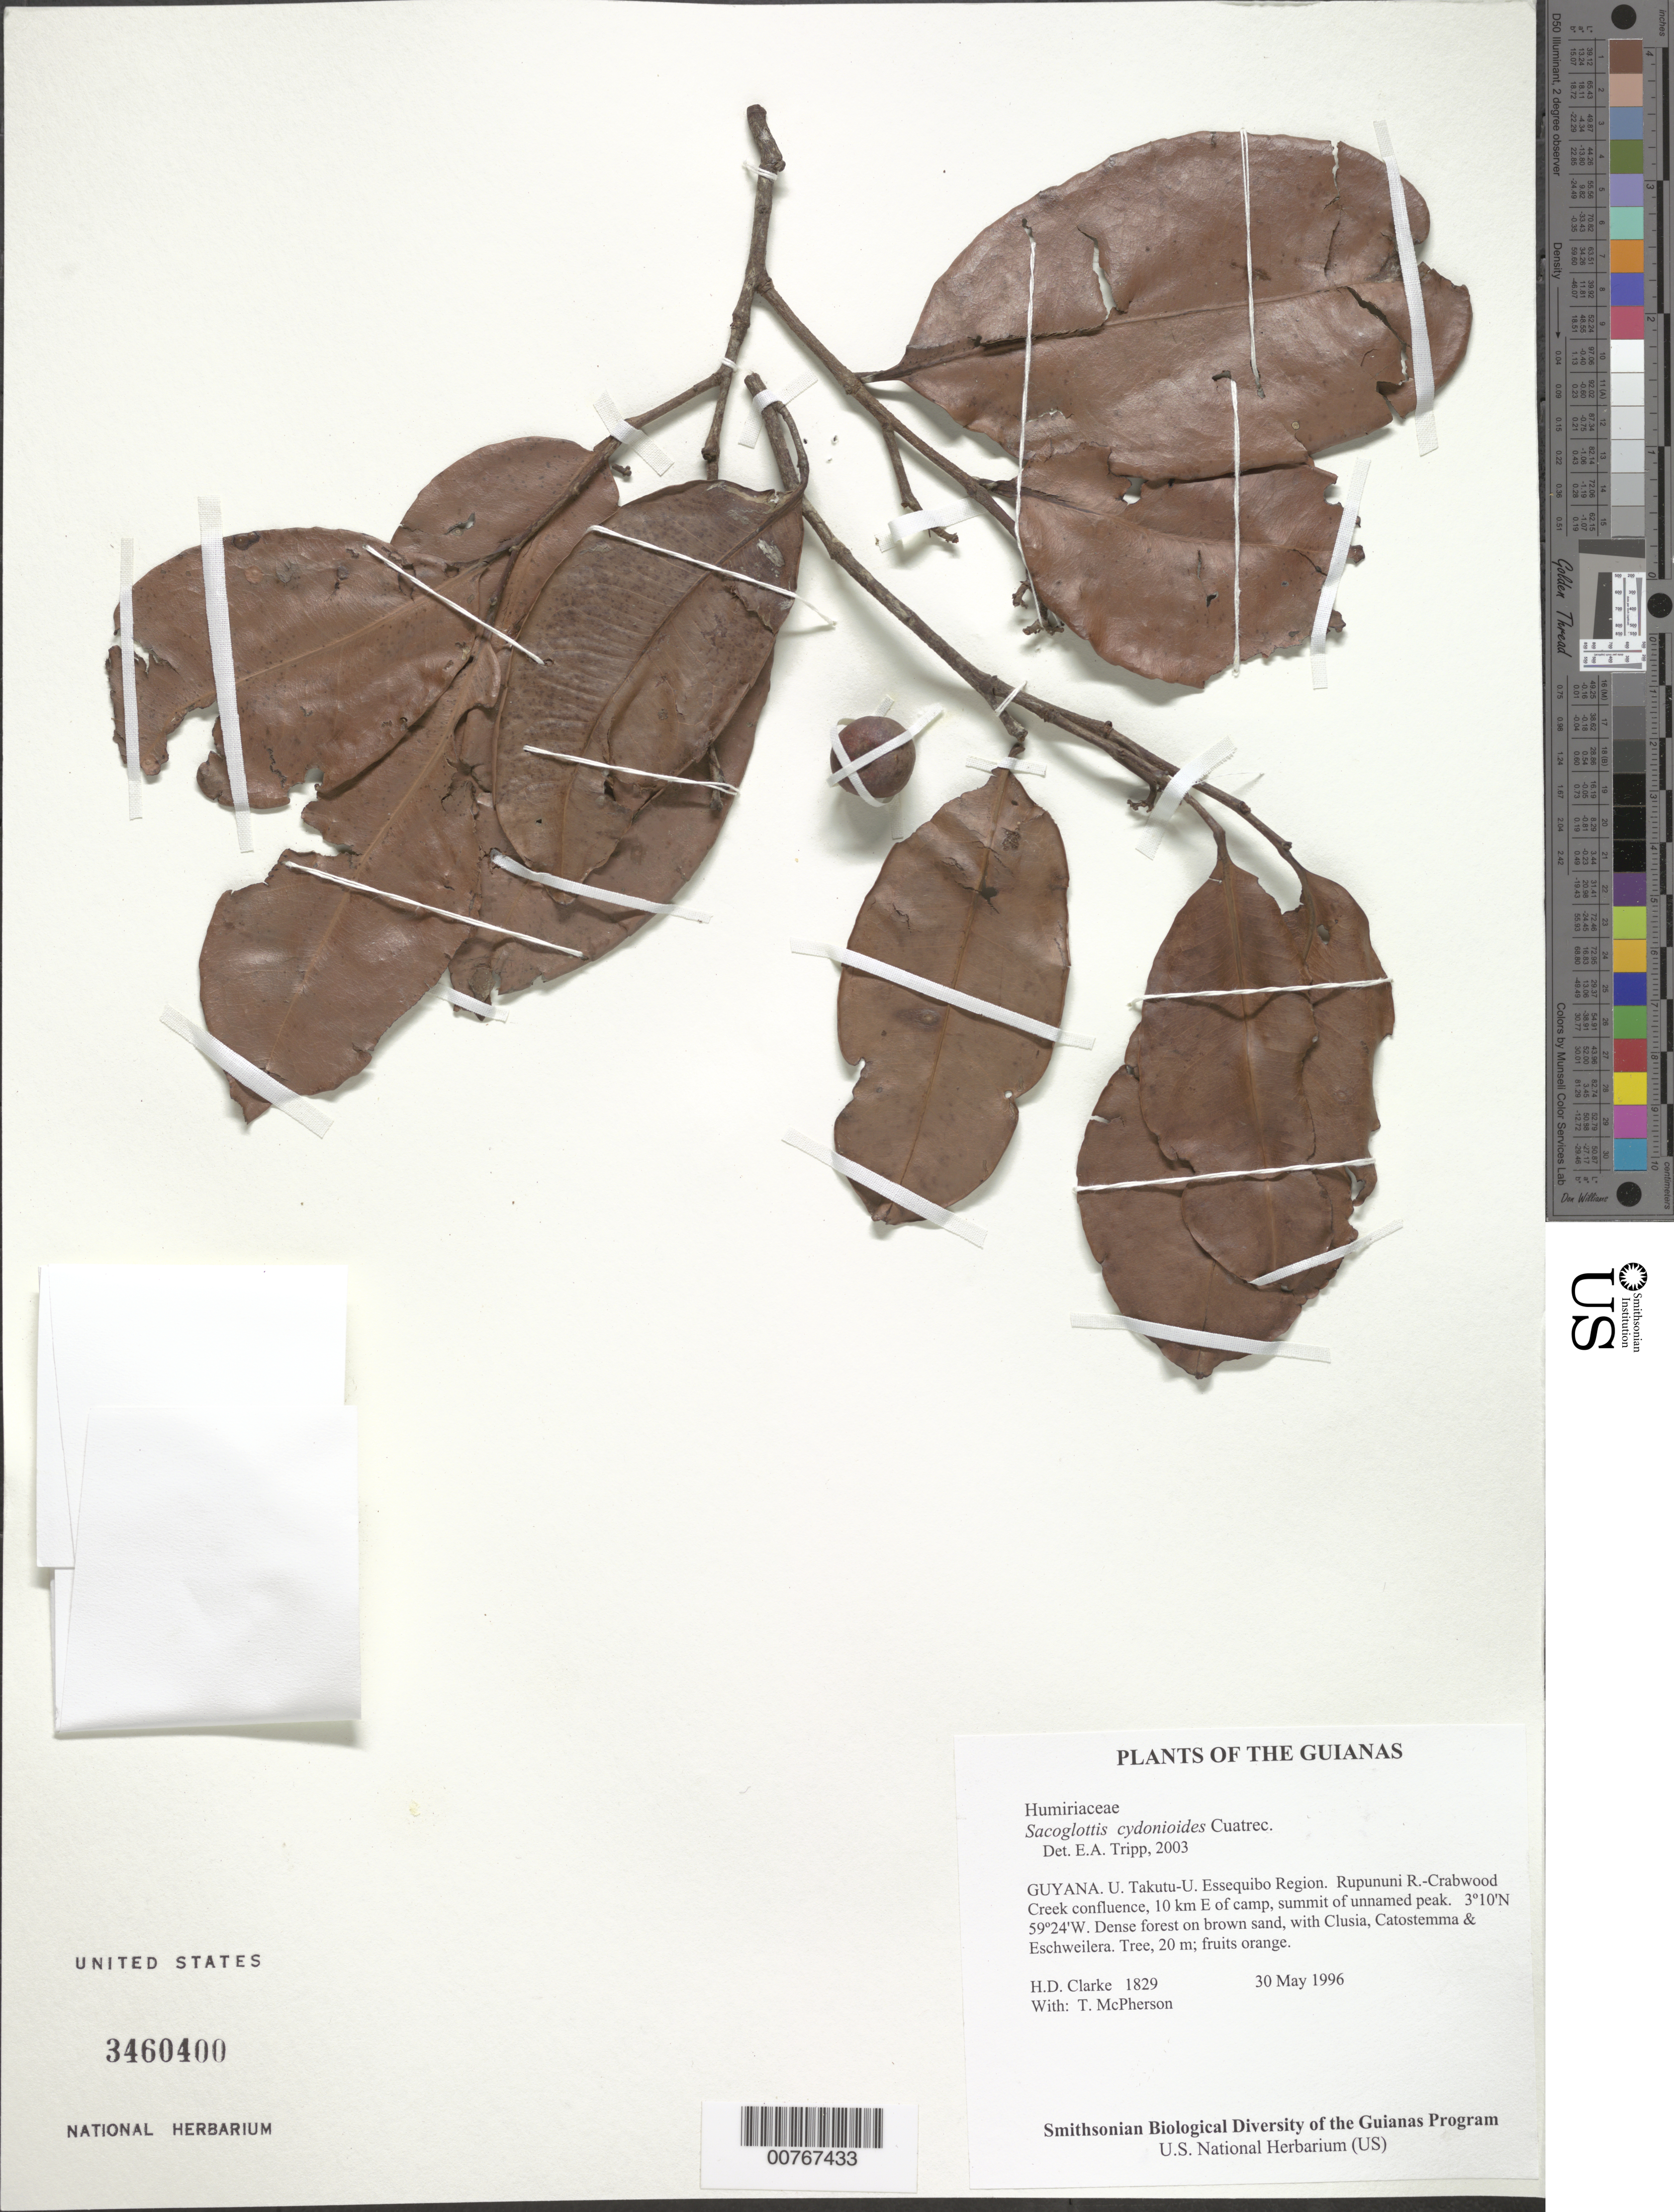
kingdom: Plantae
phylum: Tracheophyta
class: Magnoliopsida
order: Malpighiales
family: Humiriaceae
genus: Sacoglottis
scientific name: Sacoglottis cydonioides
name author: Cuatrec.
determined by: Tripp, Erin A.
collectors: H. D. Clarke & T. McPherson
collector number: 1829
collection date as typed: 30 May 1996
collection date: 1996-05-30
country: Guyana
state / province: U. Takutu-U. Essequibo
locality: Rupununi R.-Crabwood Creek confluence, 10 km E of camp, summit of unnamed peak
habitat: Dense forest on brown sand, with Clusia, Catostemma & Eschweilera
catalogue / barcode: US 3460400